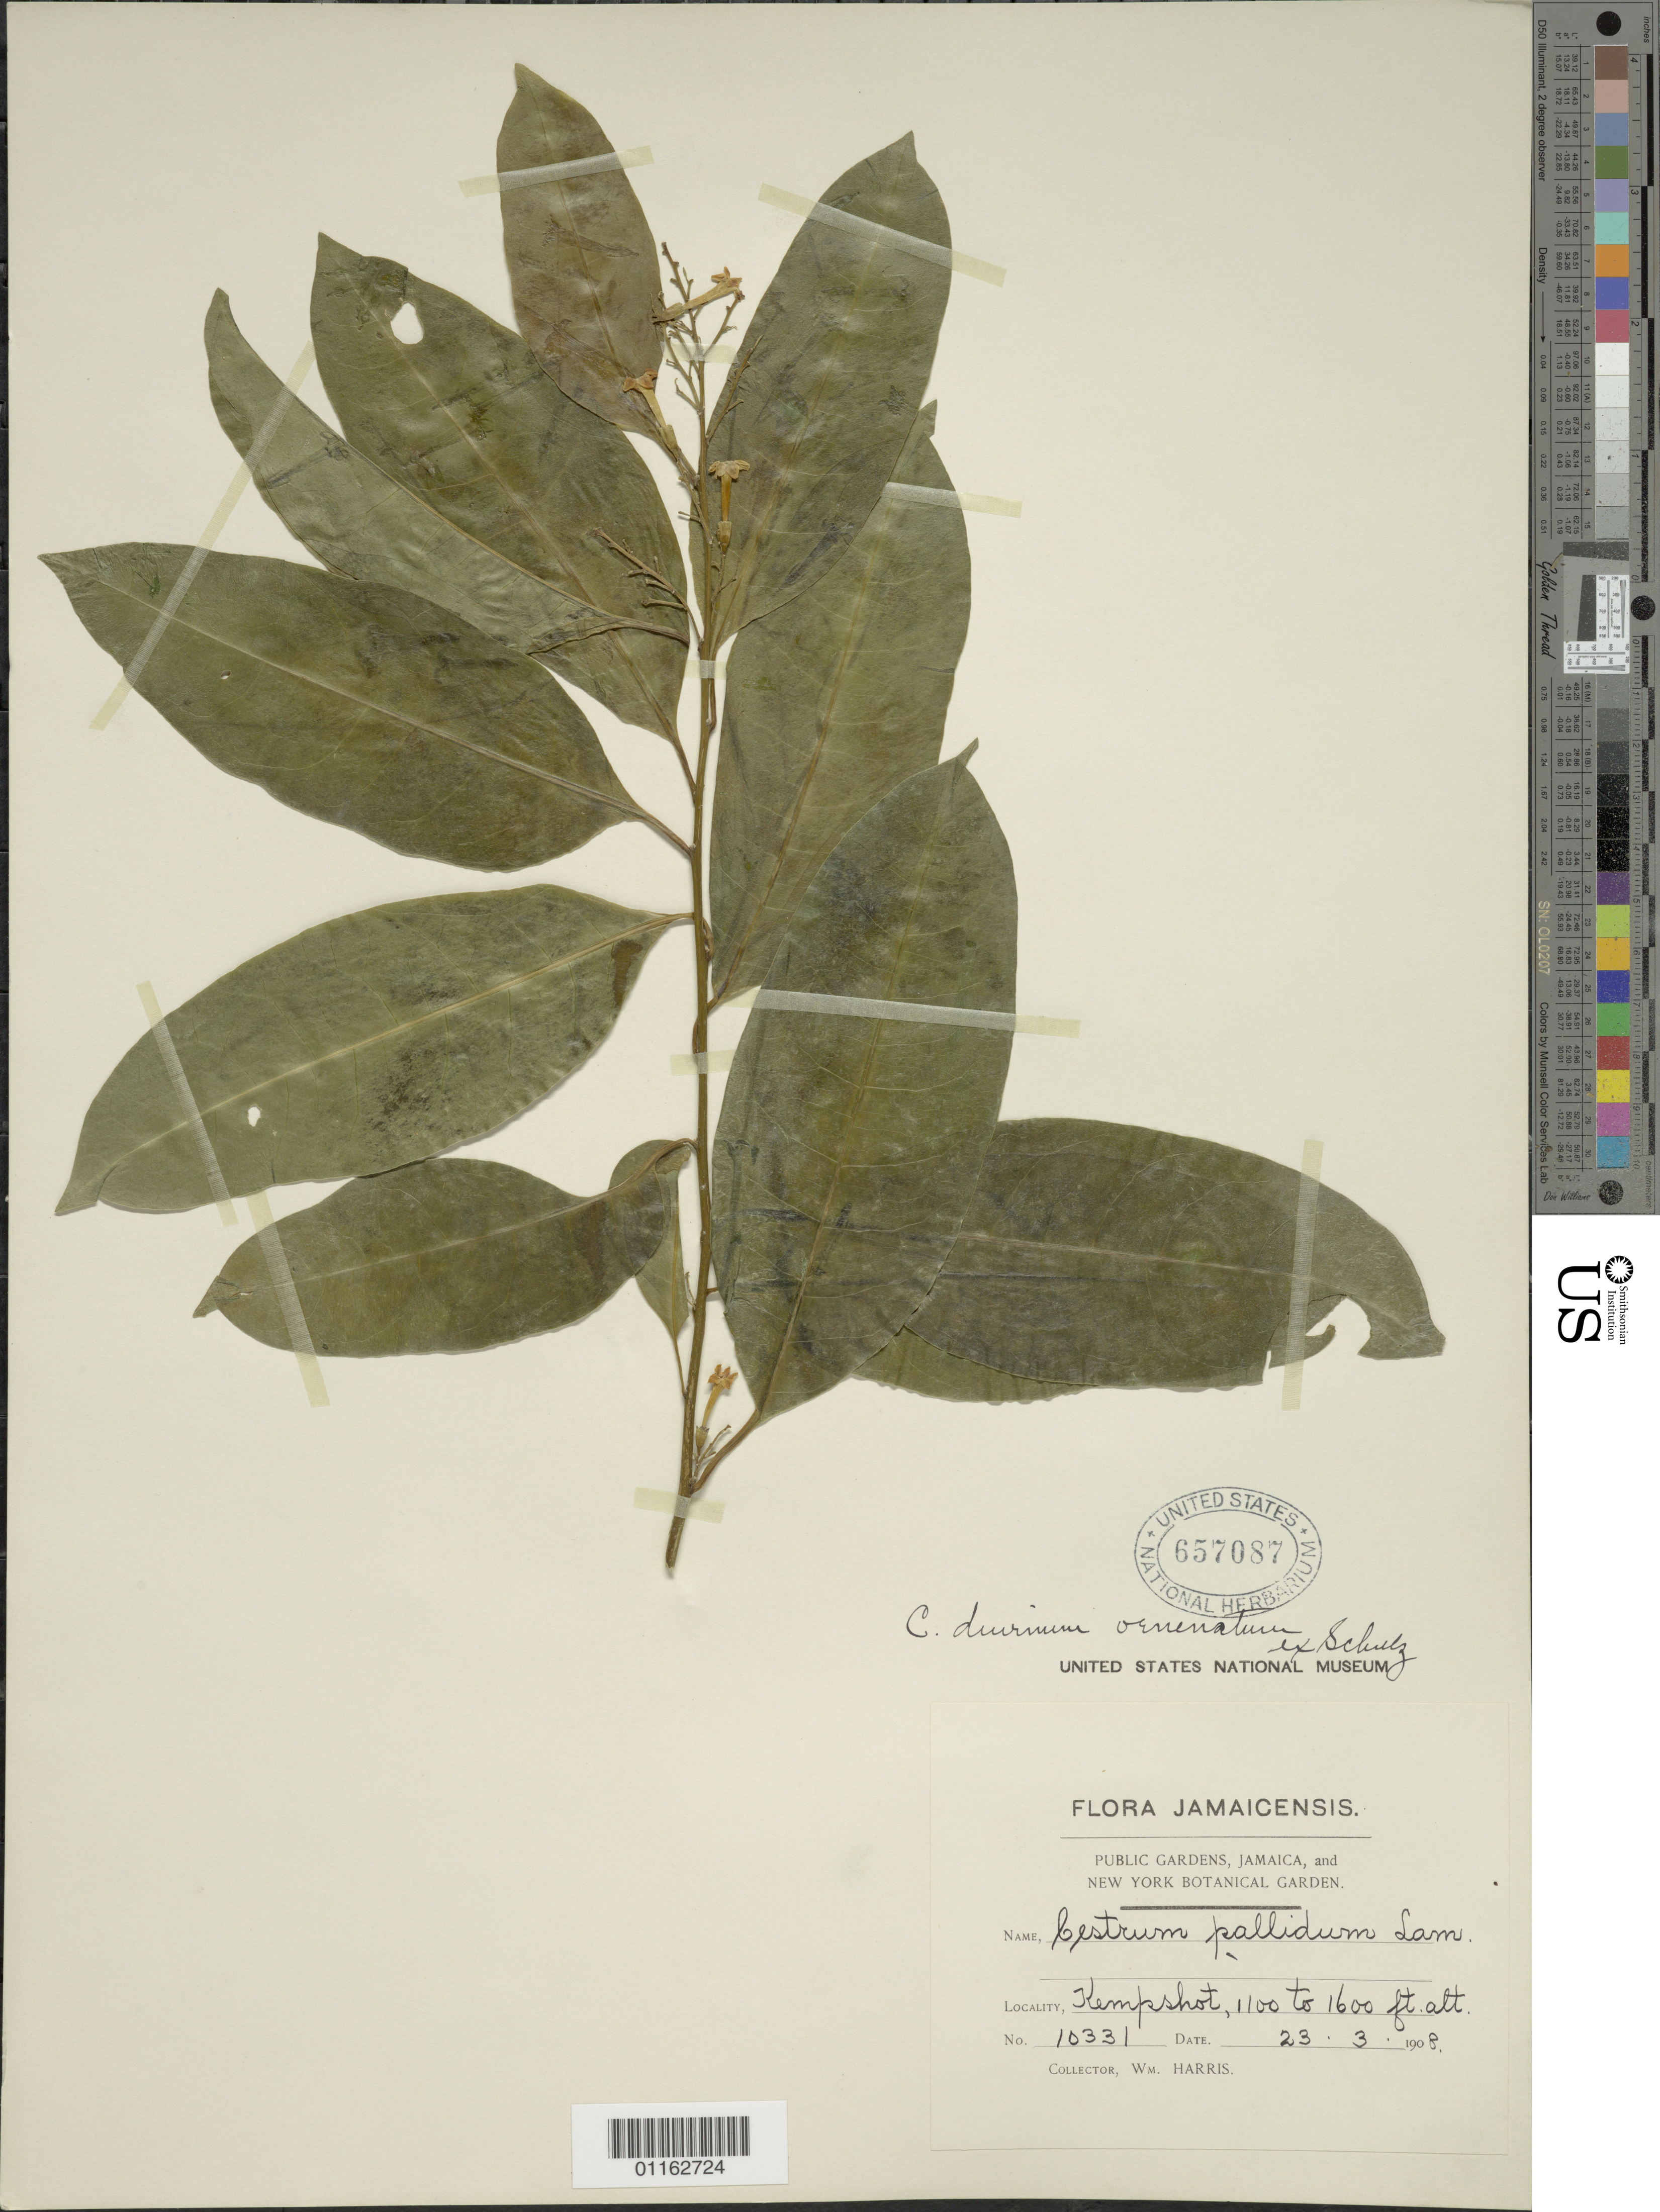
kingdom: Plantae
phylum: Tracheophyta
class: Magnoliopsida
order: Solanales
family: Solanaceae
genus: Cestrum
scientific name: Cestrum pallidum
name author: Lam.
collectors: W. Harris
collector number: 10331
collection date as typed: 23 Mar 1908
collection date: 1908-03-23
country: Jamaica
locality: Kempshot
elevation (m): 335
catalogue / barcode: US 657087